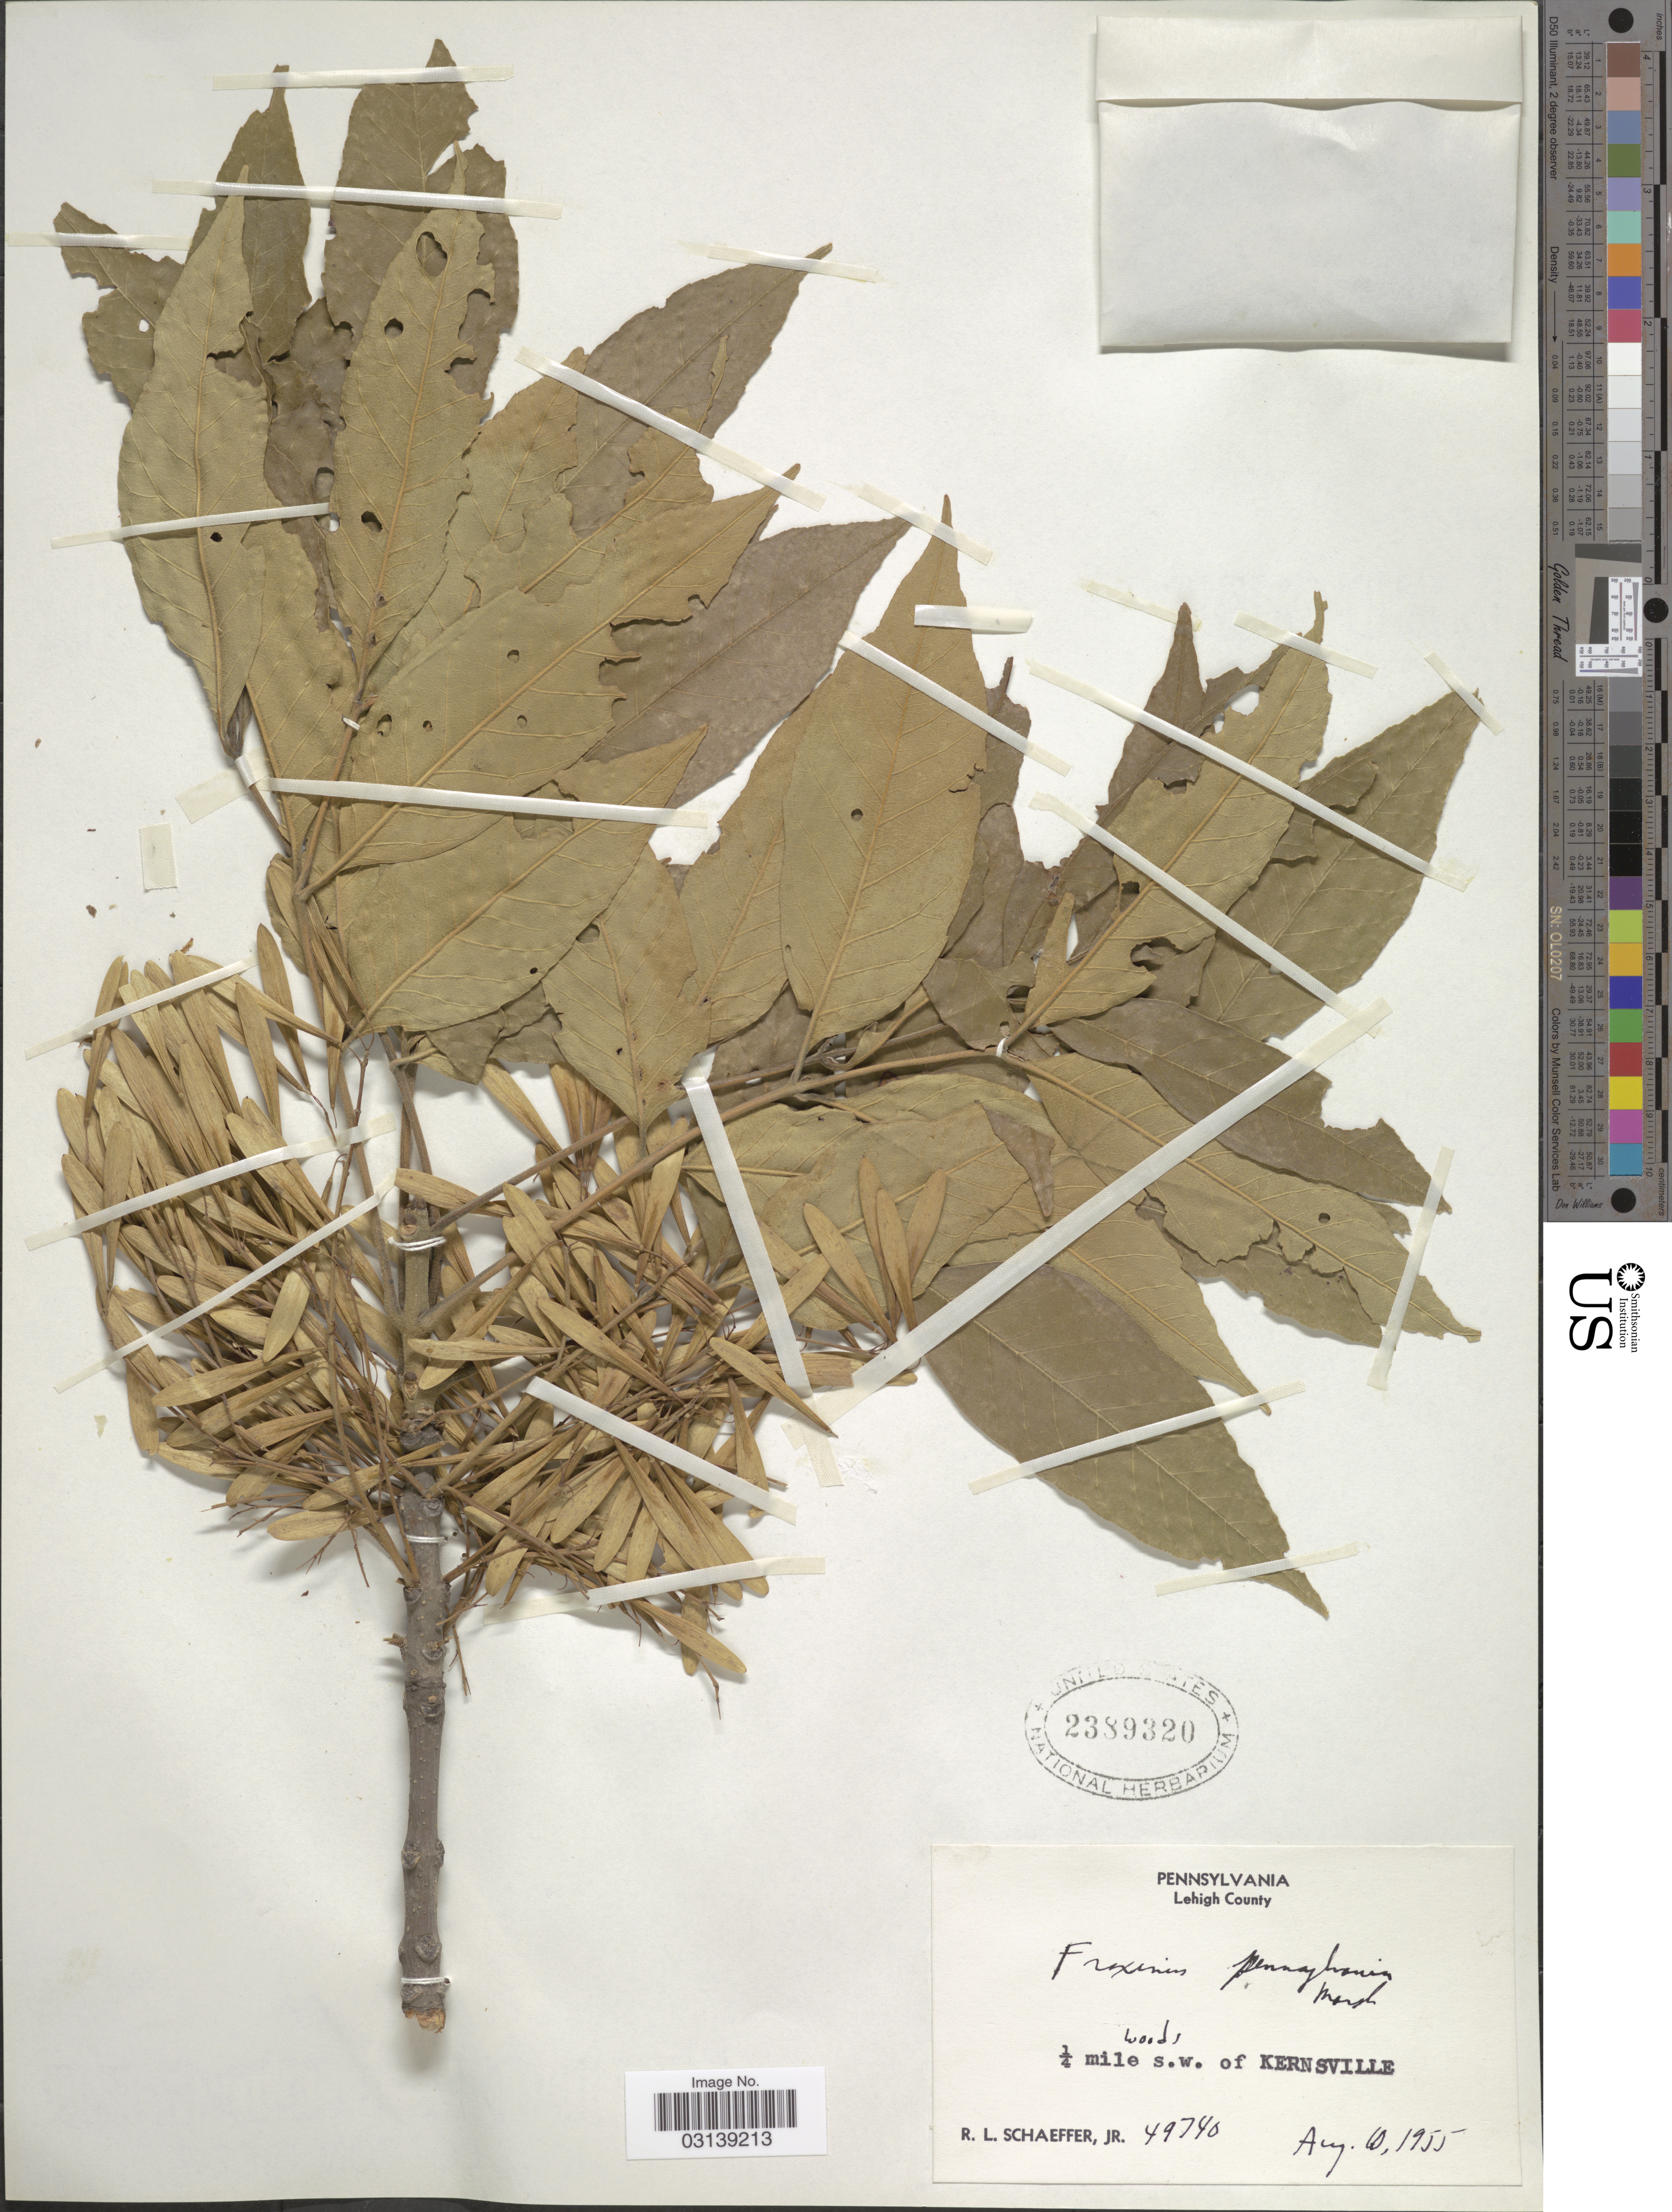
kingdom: Plantae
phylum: Tracheophyta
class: Magnoliopsida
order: Lamiales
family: Oleaceae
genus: Fraxinus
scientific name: Fraxinus pennsylvanica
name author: Marshall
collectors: R. L. Schaeffer Jr.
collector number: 49740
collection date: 1955-08-10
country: United States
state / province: Pennsylvania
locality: Lehigh County, ¼ mile s.w. of Kernsville.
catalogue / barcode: US 2389320